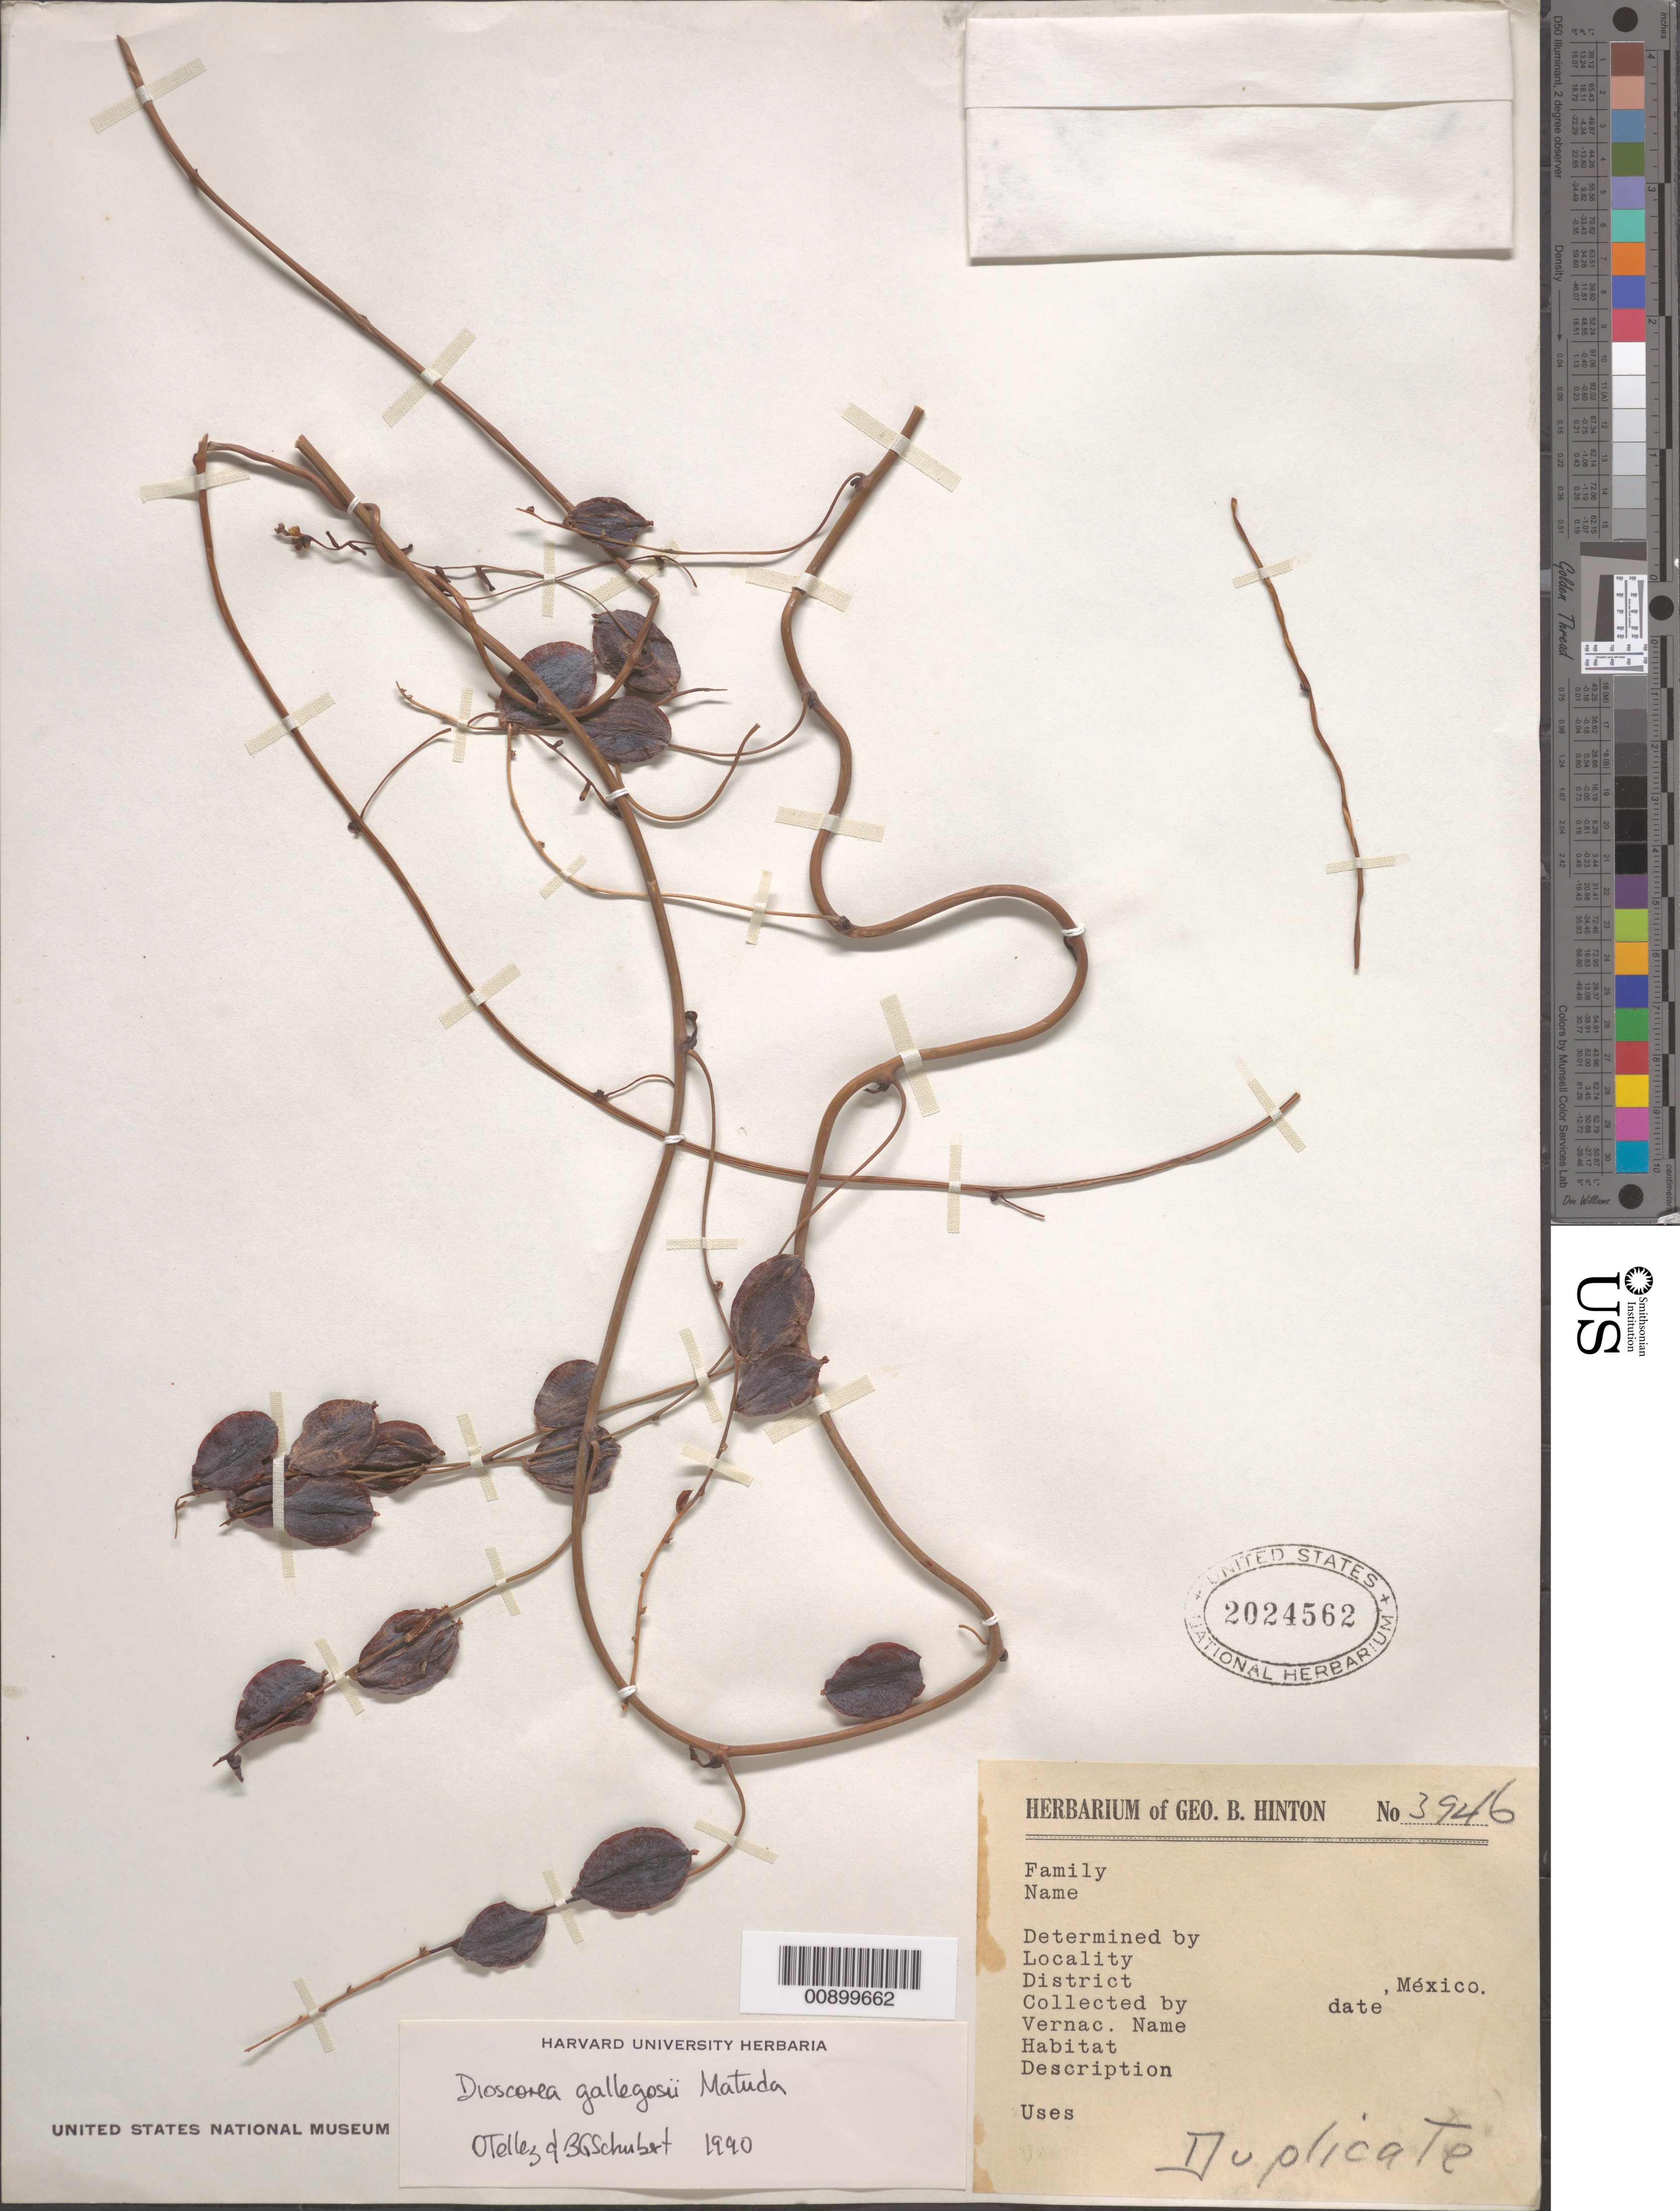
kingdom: Plantae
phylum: Tracheophyta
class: Liliopsida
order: Dioscoreales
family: Dioscoreaceae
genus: Dioscorea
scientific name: Dioscorea gallegosi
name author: Matuda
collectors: G. B. Hinton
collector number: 3946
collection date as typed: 20 May 1933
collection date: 1933-05-20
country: Mexico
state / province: México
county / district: Temascaltepec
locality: Guayabal, District of Temascaltepec, State of México.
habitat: Dry hill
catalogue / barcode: US 2024562